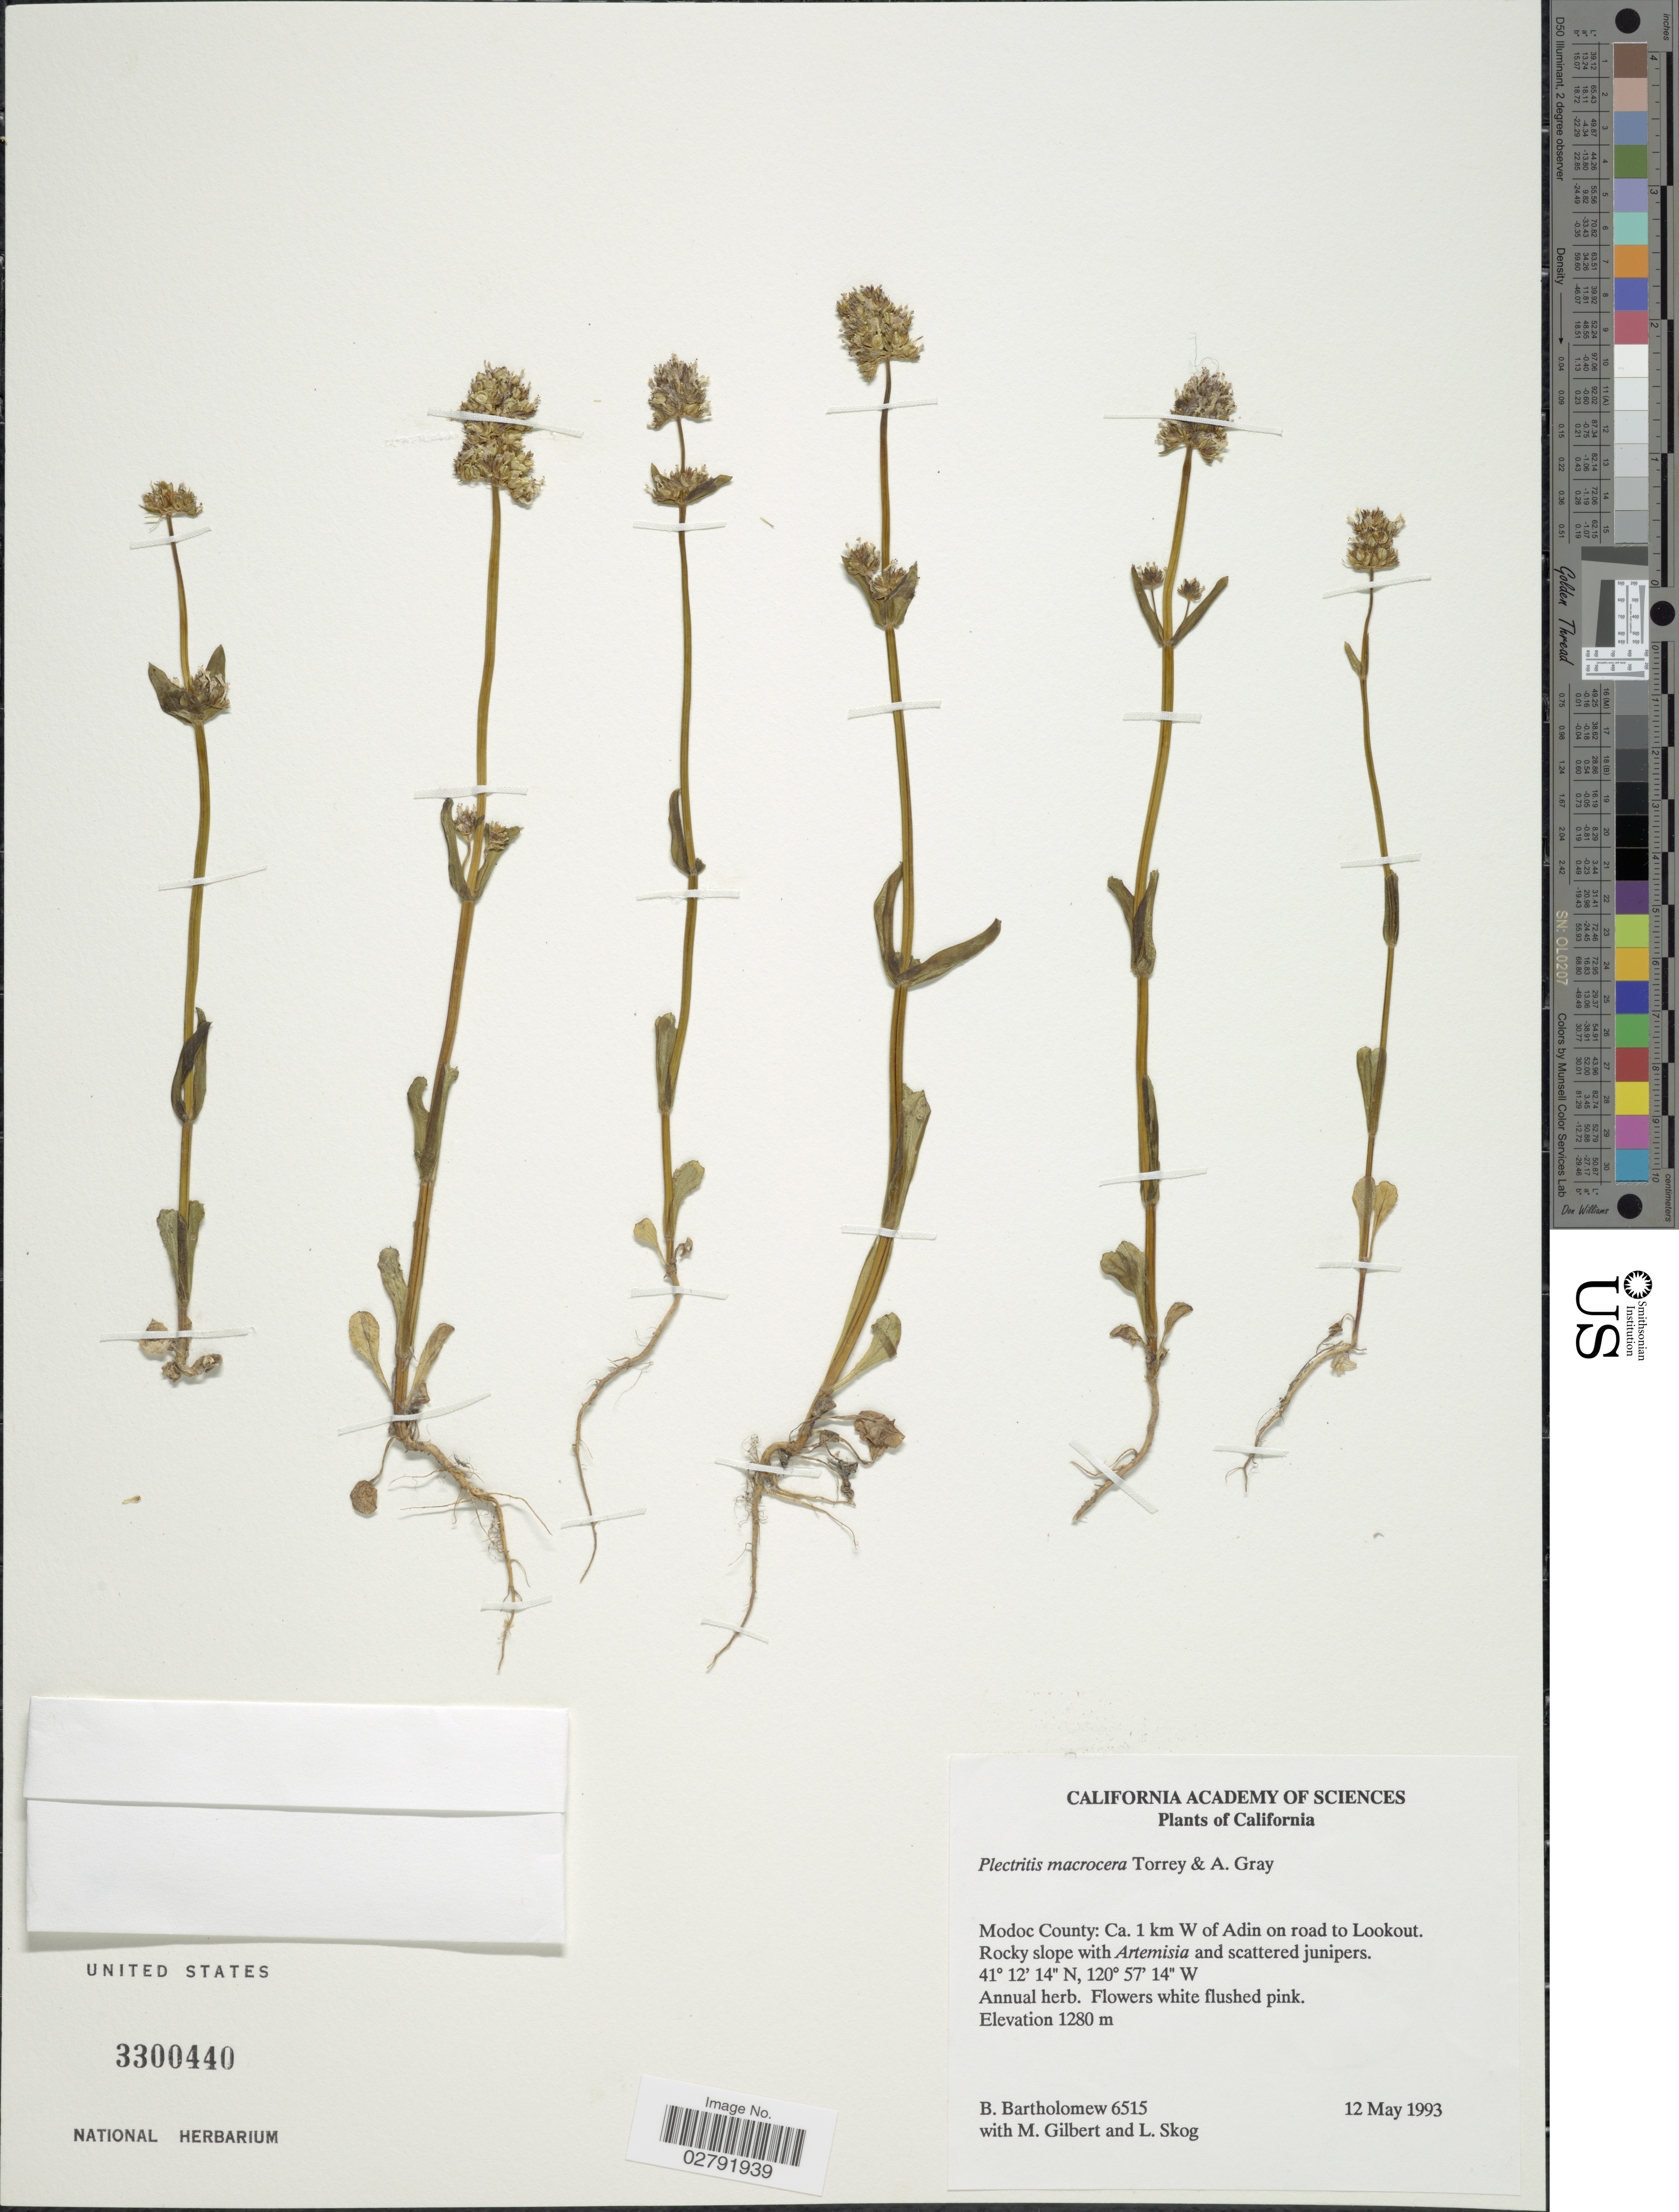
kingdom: Plantae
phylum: Tracheophyta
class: Magnoliopsida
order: Dipsacales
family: Caprifoliaceae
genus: Plectritis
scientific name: Plectritis macrocera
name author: Torr. & A. Gray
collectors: B. Bartholomew, M. G. Gilbert & L. E. Skog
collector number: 6515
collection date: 1993-05-12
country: United States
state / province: California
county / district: Modoc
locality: Modoc County: Ca. 1 km W of Adin on road to Lookout.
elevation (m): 1280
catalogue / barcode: US 3300440